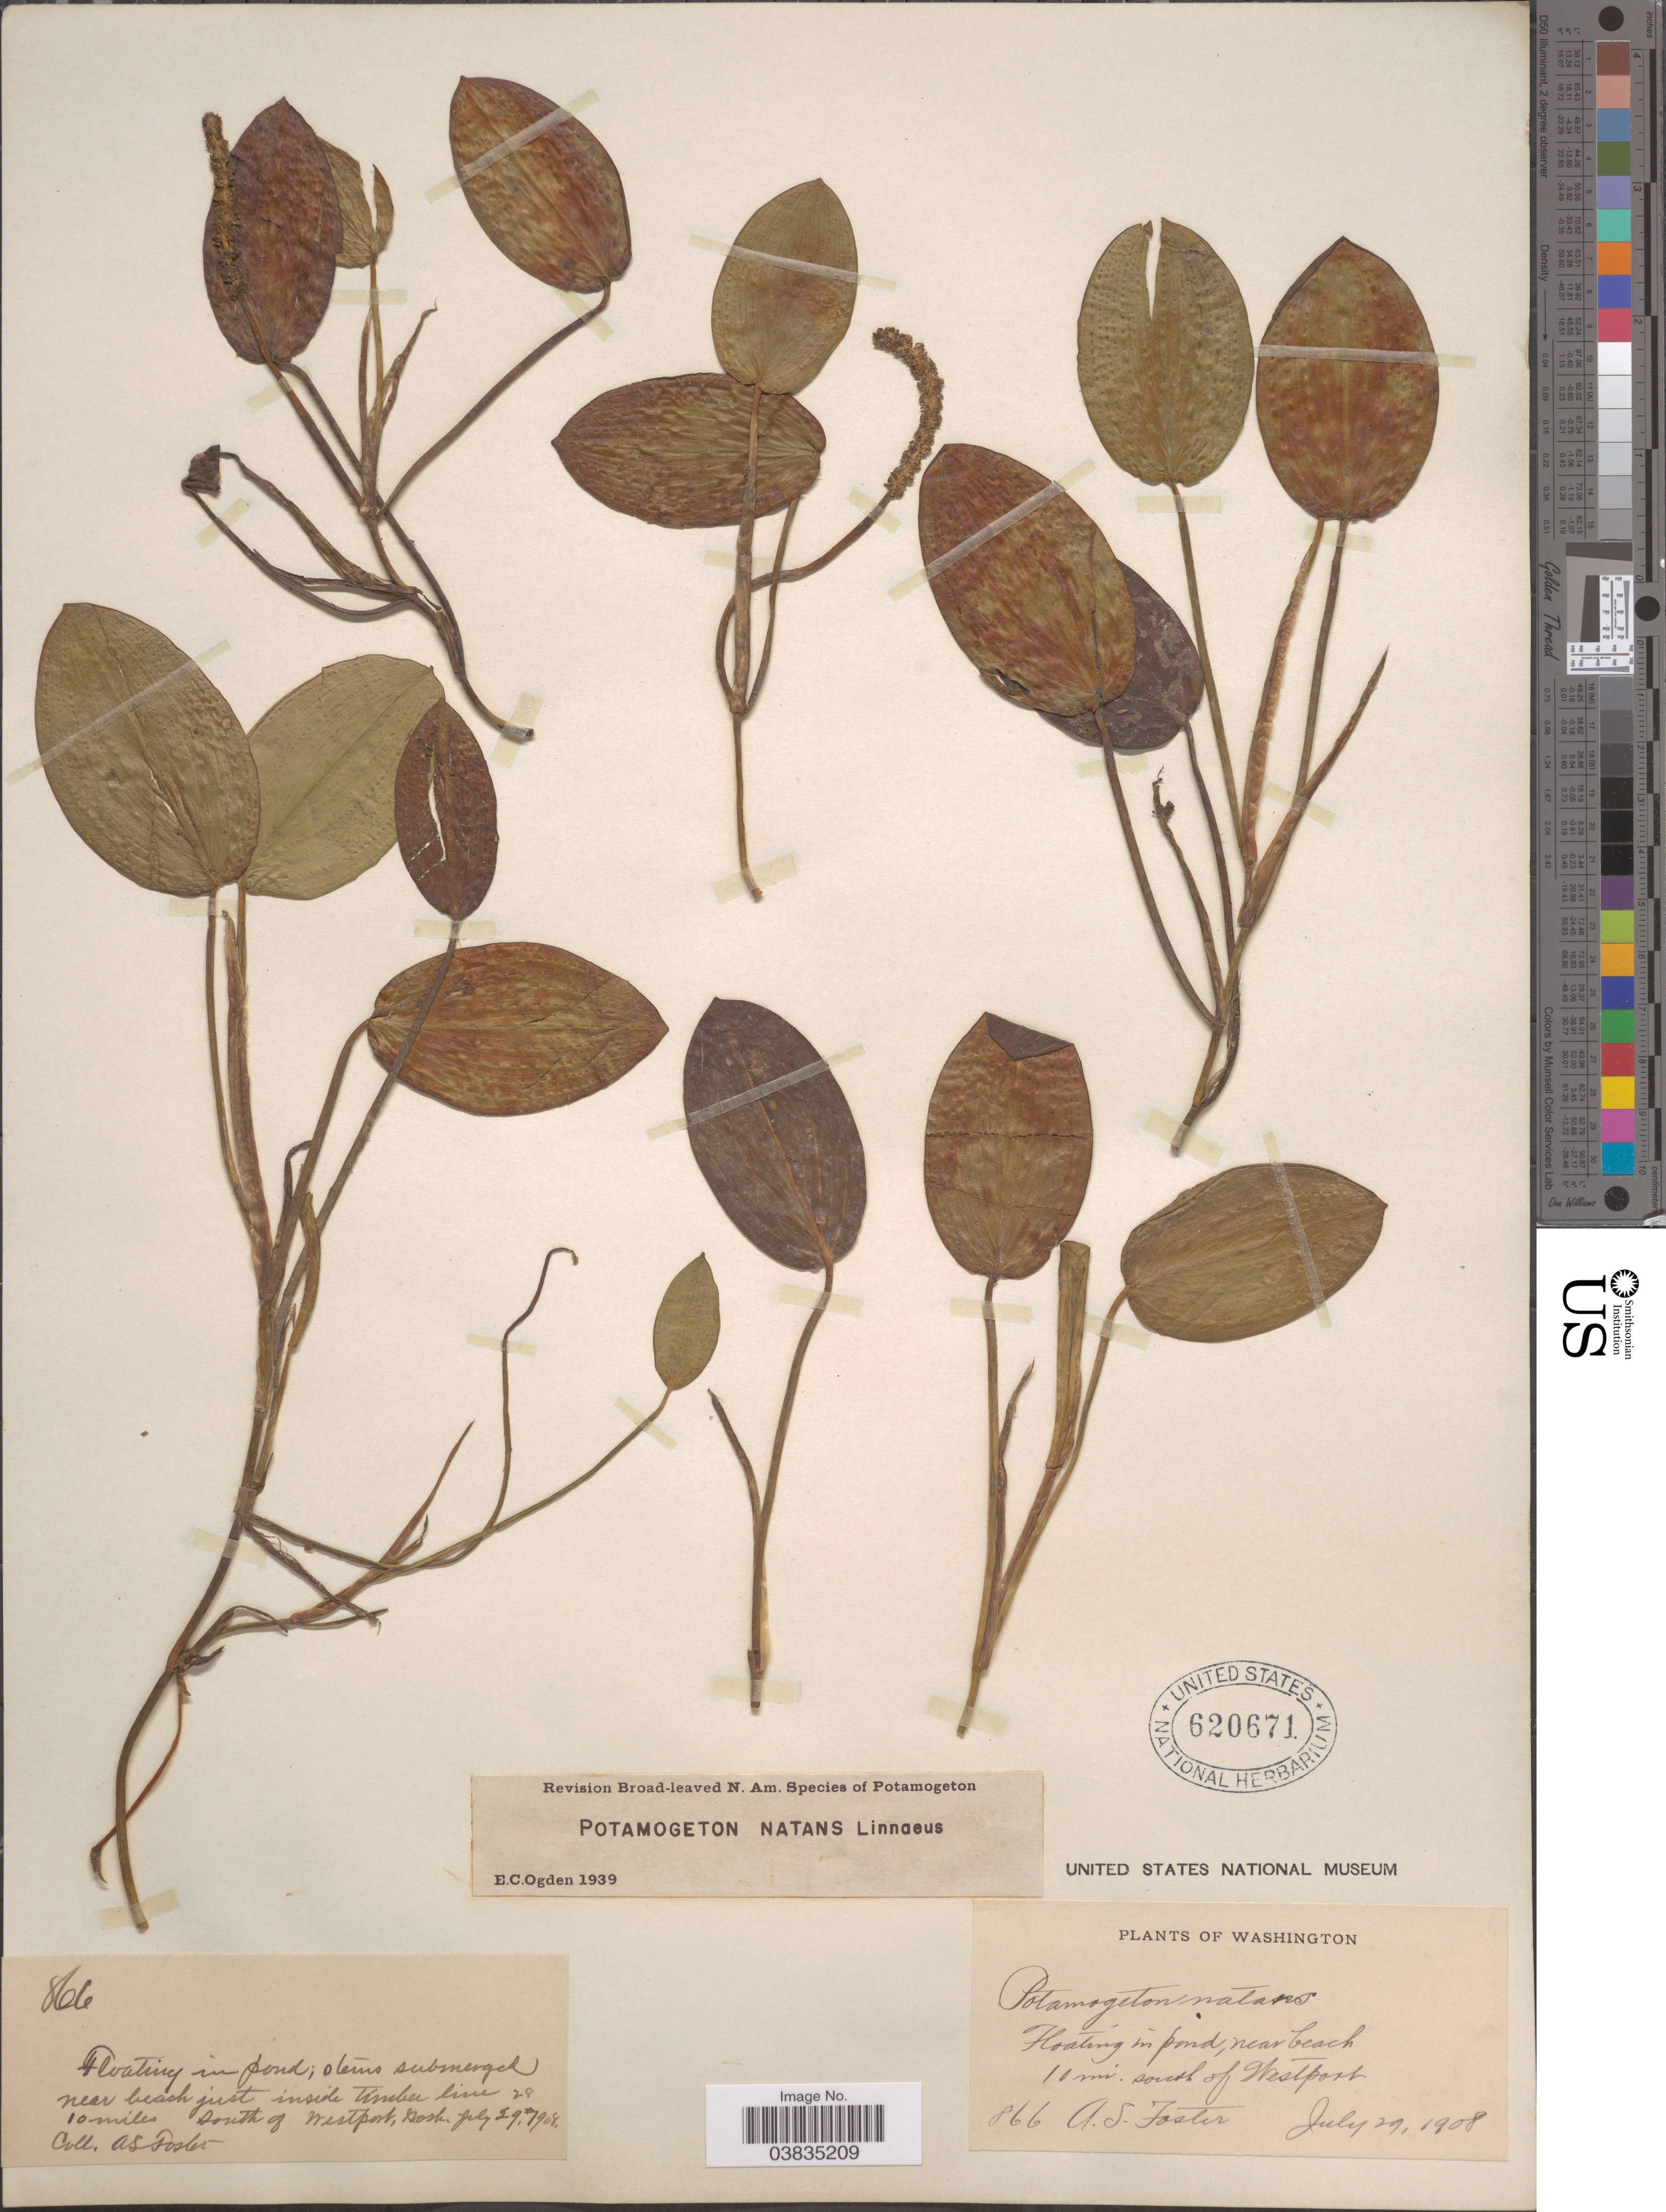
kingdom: Plantae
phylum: Tracheophyta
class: Liliopsida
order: Alismatales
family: Potamogetonaceae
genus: Potamogeton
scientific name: Potamogeton natans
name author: L.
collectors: A. S. Foster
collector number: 866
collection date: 1908-07-29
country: United States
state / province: Washington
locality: Near beach just inside Timber line 28 10 miles South of Westport.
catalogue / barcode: US 620671